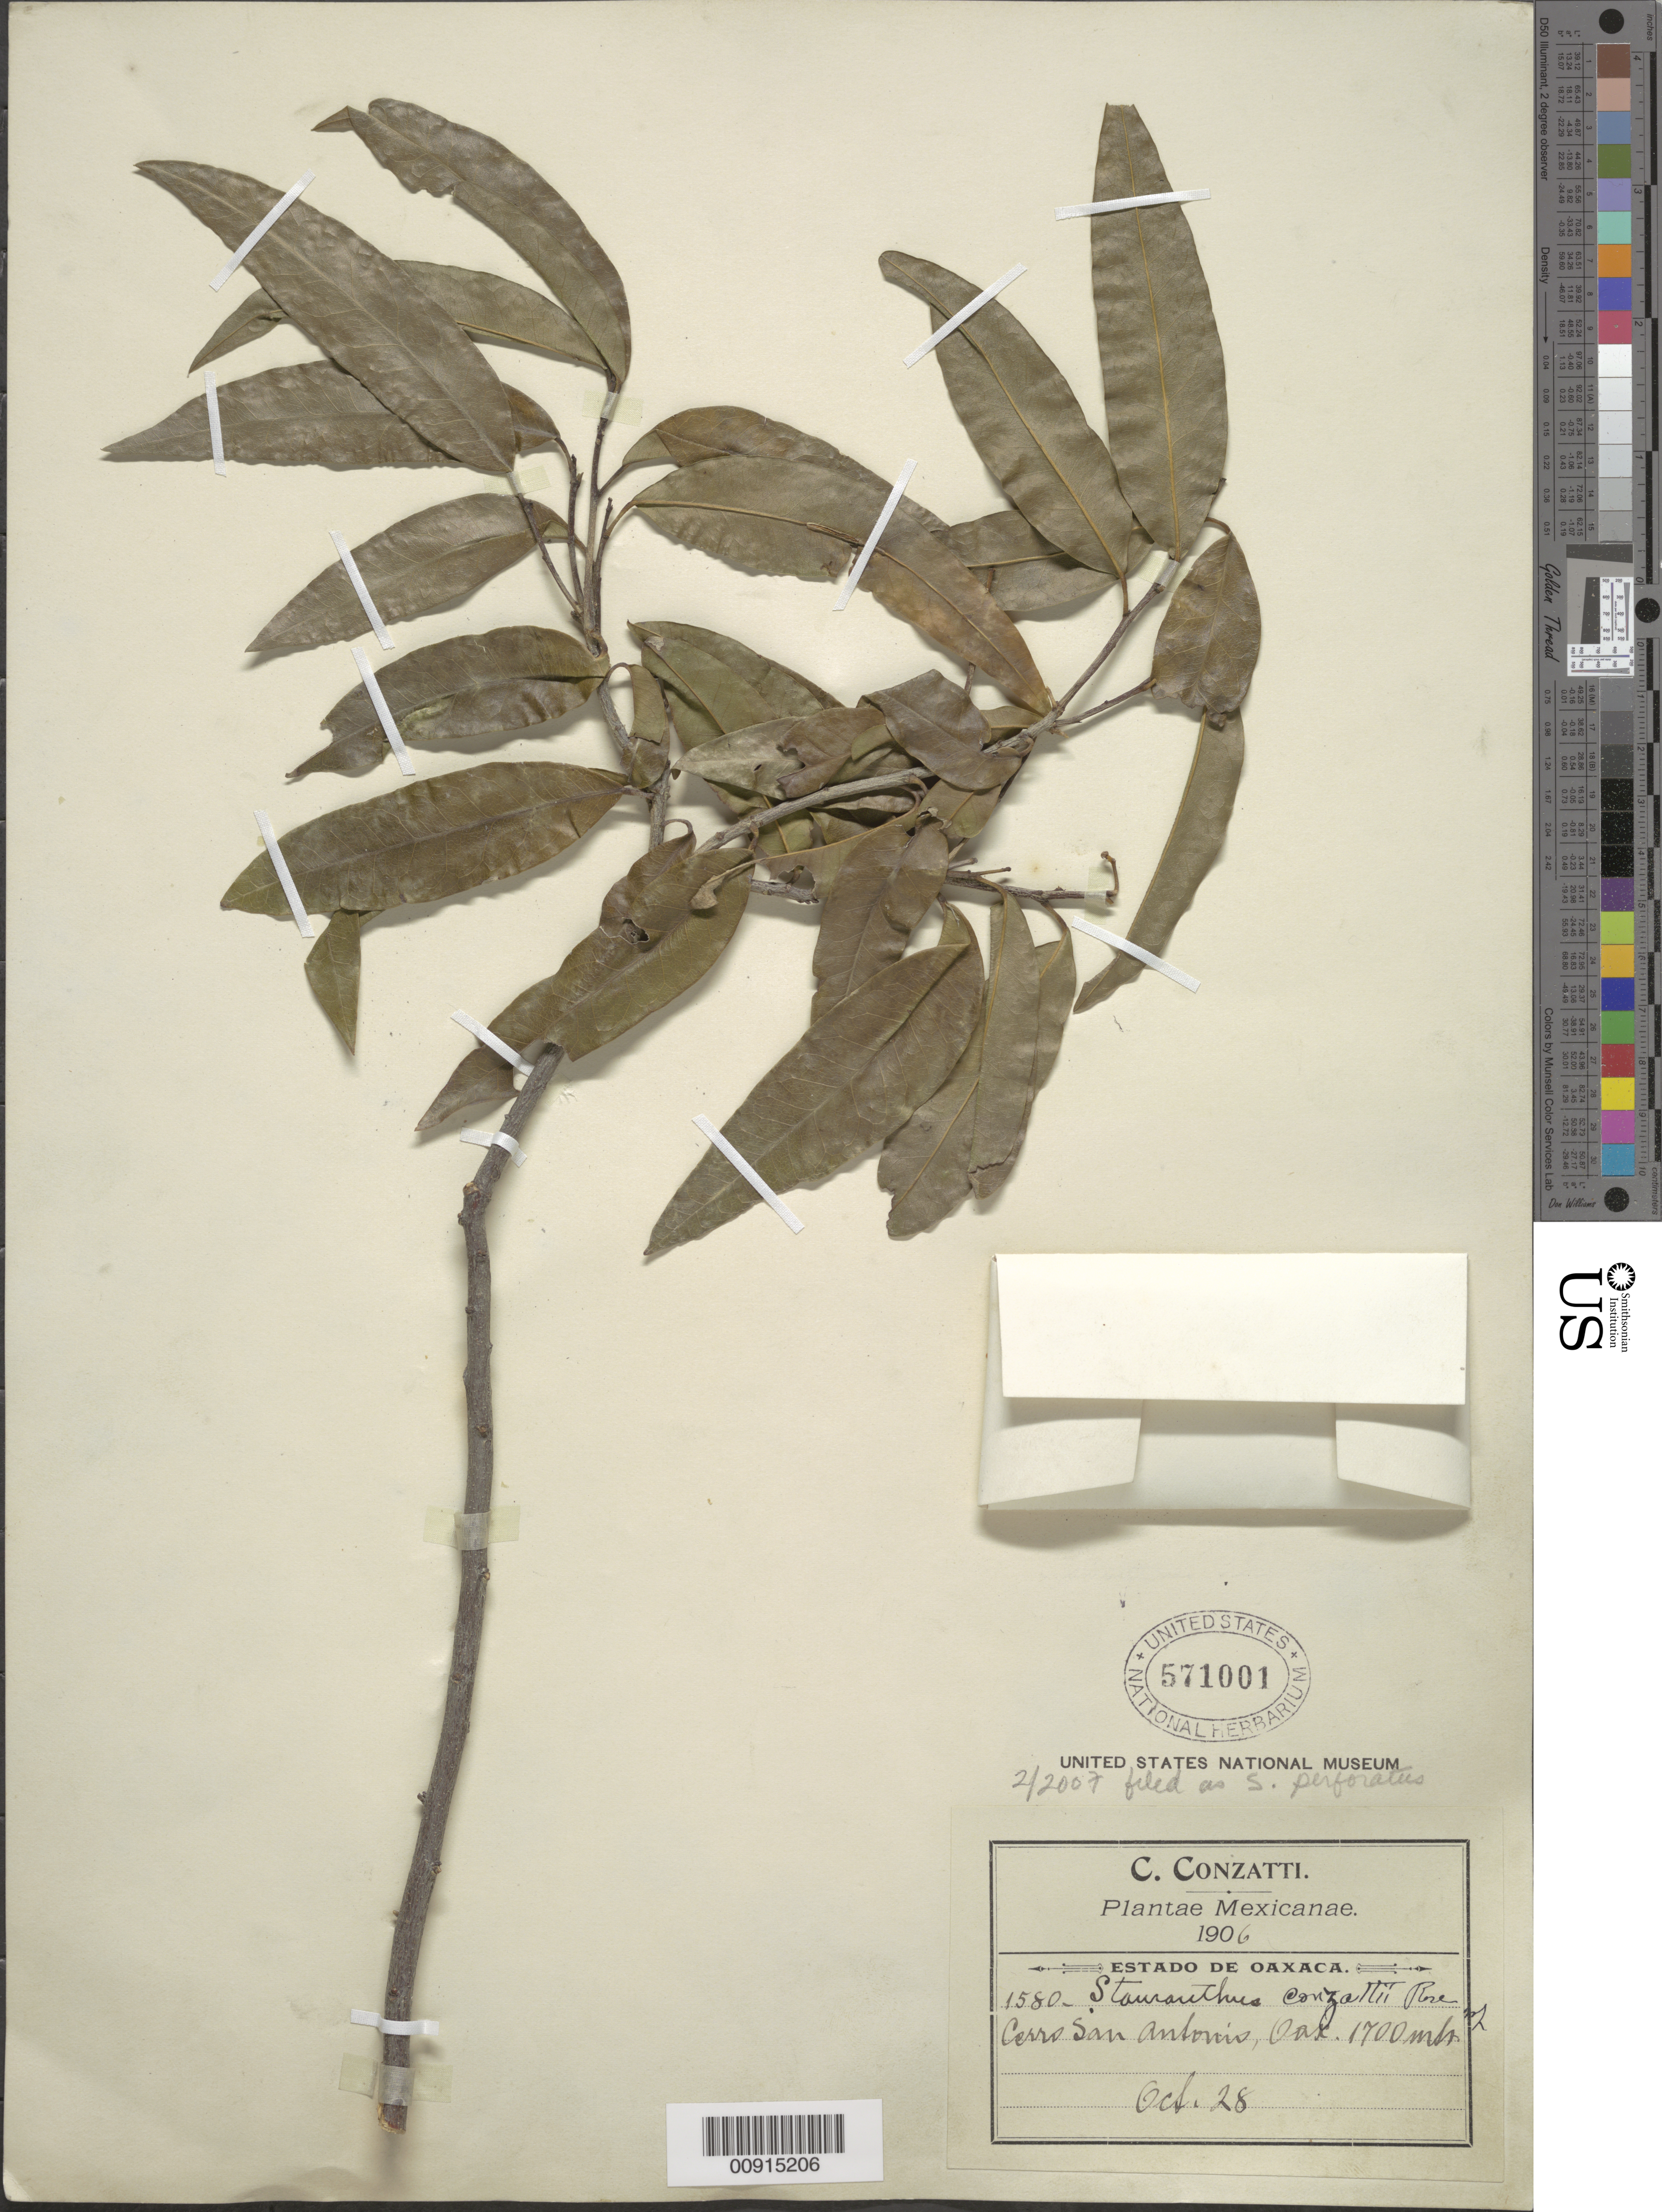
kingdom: Plantae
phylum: Tracheophyta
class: Magnoliopsida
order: Sapindales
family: Rutaceae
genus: Stauranthus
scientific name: Stauranthus perforatus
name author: Liebm.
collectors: C. Conzatti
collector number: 1580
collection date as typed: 28 Oct 1906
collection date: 1906-10-28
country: Mexico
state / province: Oaxaca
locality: Cerro San Antonio, Oaxaca.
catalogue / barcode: US 571001